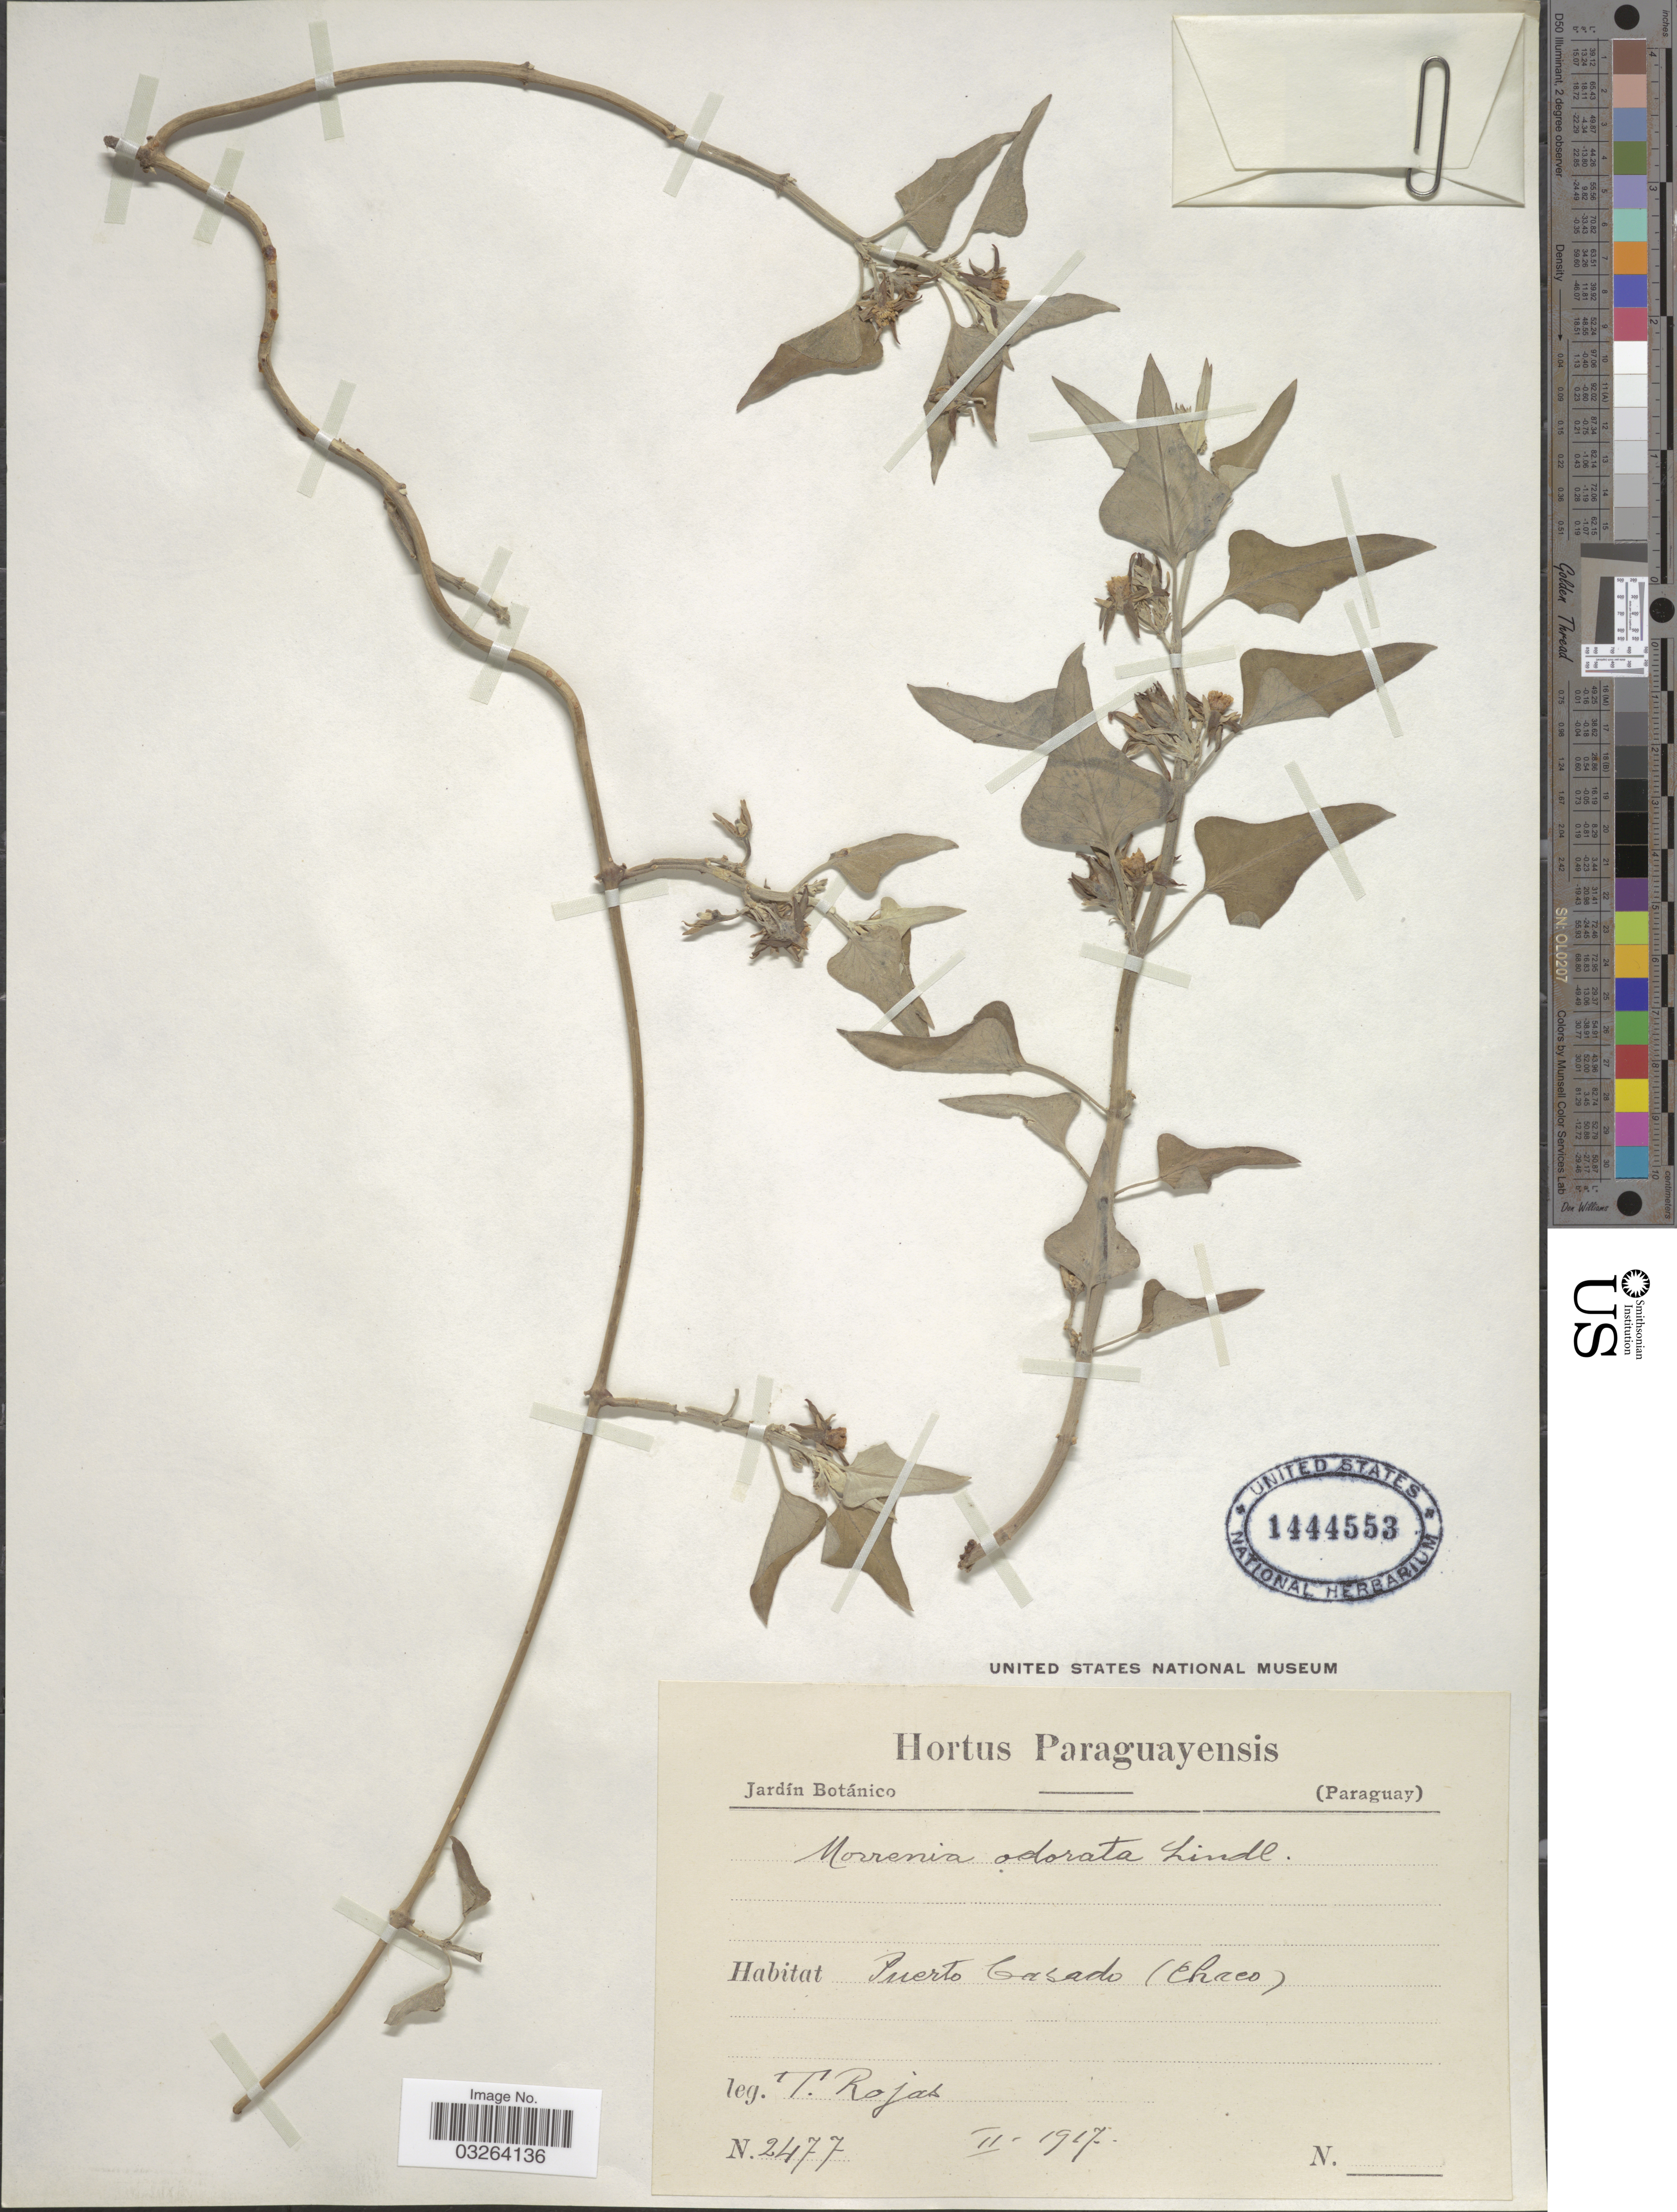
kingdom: Plantae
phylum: Tracheophyta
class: Magnoliopsida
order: Gentianales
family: Apocynaceae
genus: Morrenia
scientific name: Morrenia odorata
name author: (Hook. & Arn.) Lindl.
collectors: T. Rojas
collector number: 2477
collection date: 1917-02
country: Paraguay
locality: Hortus Paraguayensis. Jardín Botánico.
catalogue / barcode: US 1444553